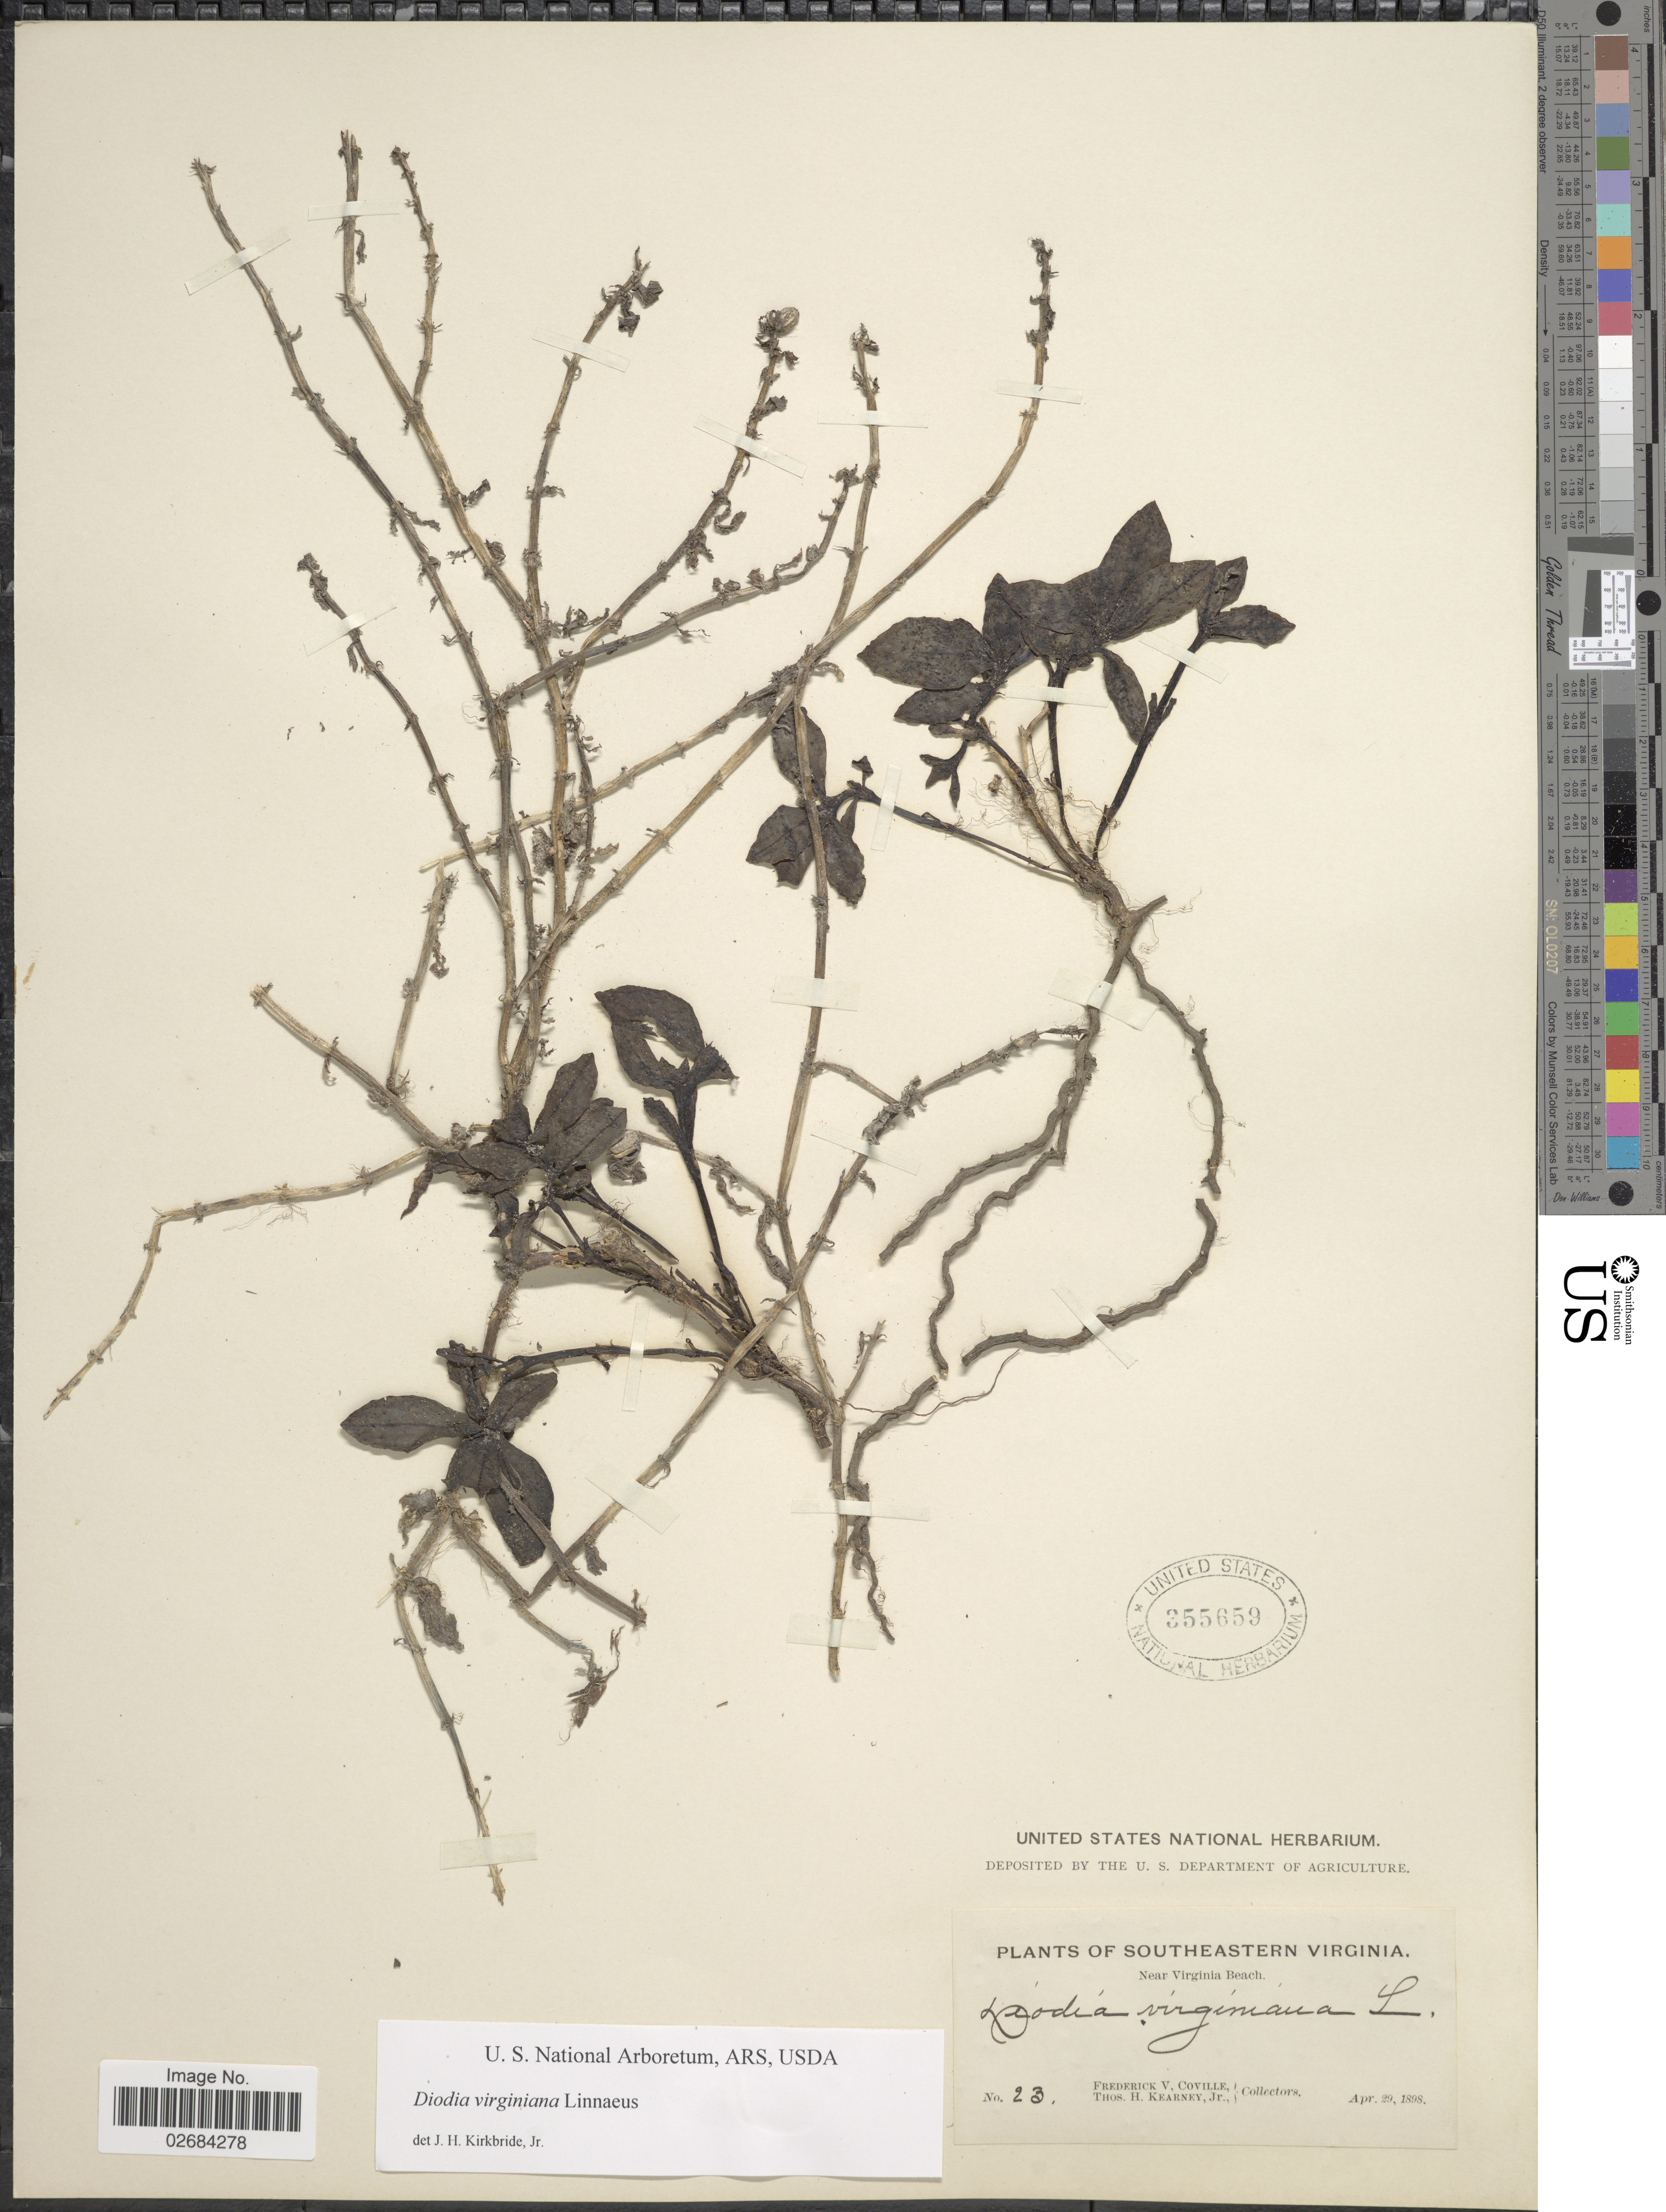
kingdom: Plantae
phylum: Tracheophyta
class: Magnoliopsida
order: Gentianales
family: Rubiaceae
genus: Diodia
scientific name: Diodia virginiana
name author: L.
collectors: F. V. Coville & T. H. Kearney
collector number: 23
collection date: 1898-04-29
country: United States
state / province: Virginia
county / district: City of Virginia Beach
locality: Southeastern Virginia. Near Virginia Beach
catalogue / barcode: US 355659